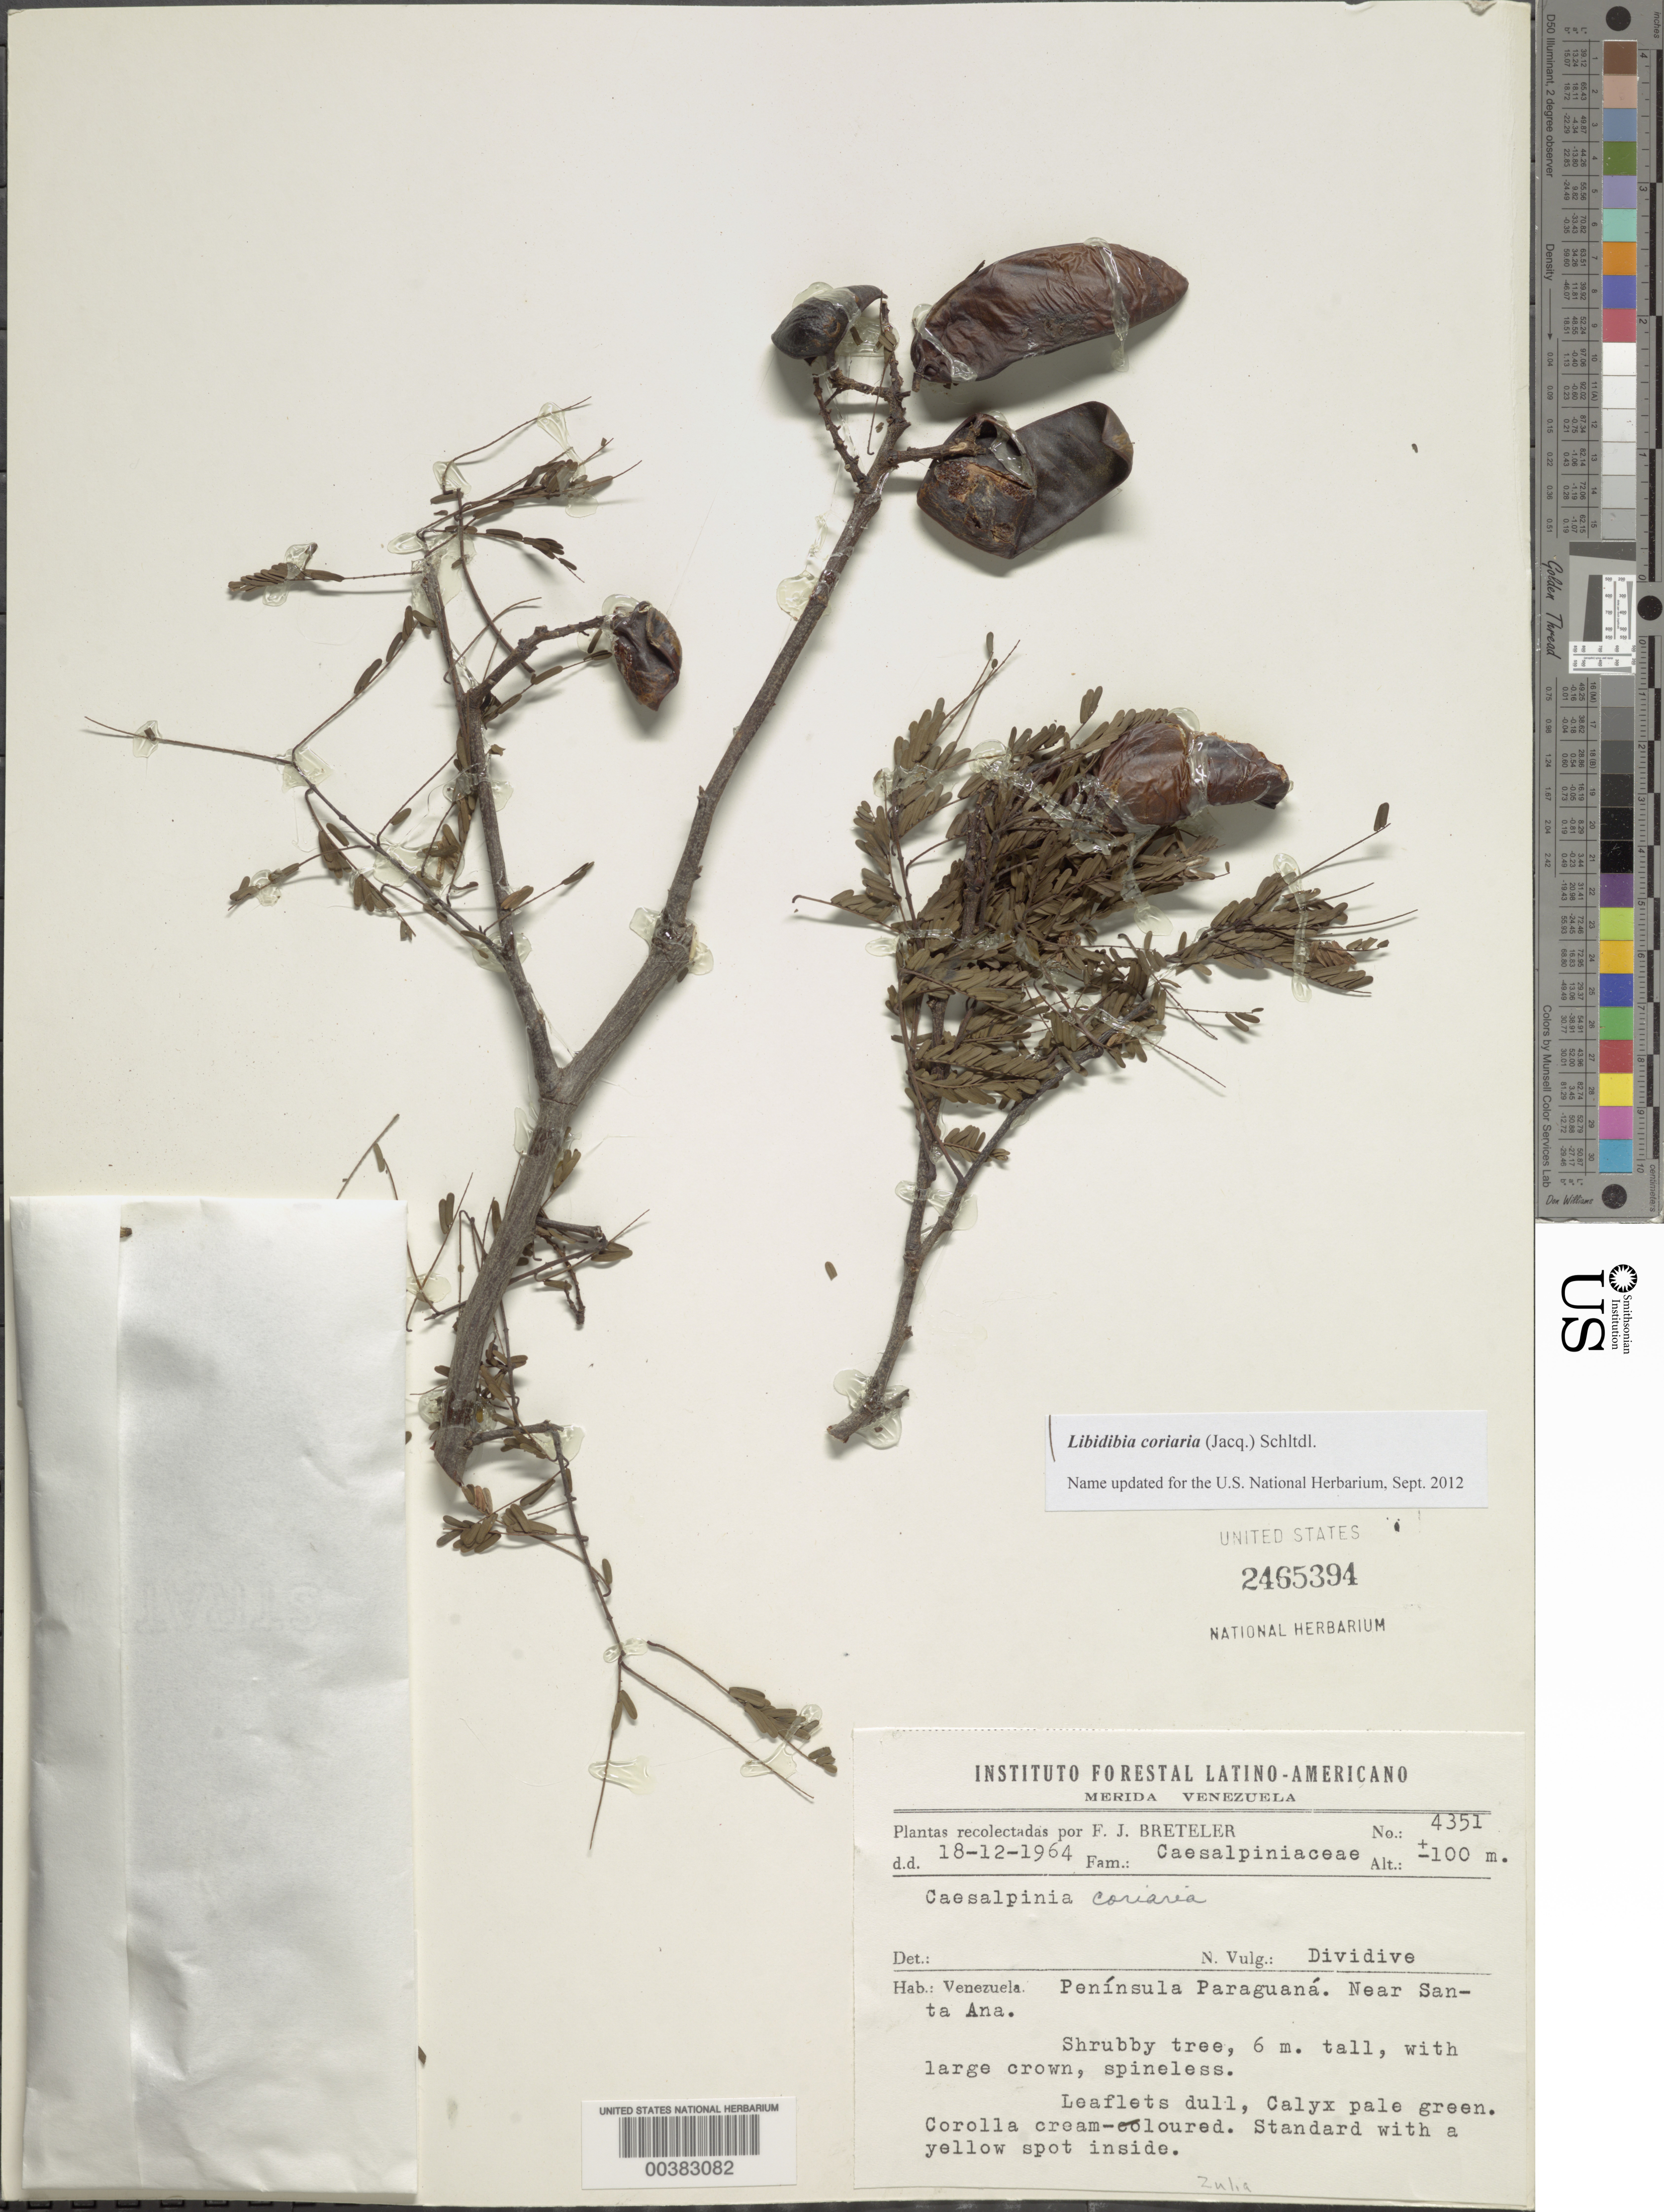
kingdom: Plantae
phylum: Tracheophyta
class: Magnoliopsida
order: Fabales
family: Fabaceae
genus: Libidibia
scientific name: Libidibia coriaria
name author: (Jacq.) Schltdl.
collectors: F. J. Breteler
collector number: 4351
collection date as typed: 18 Dec 1964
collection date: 1964-12-18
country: Venezuela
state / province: Zulia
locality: Peninsula paraguana; near santa ana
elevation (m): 100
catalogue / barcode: US 2465394